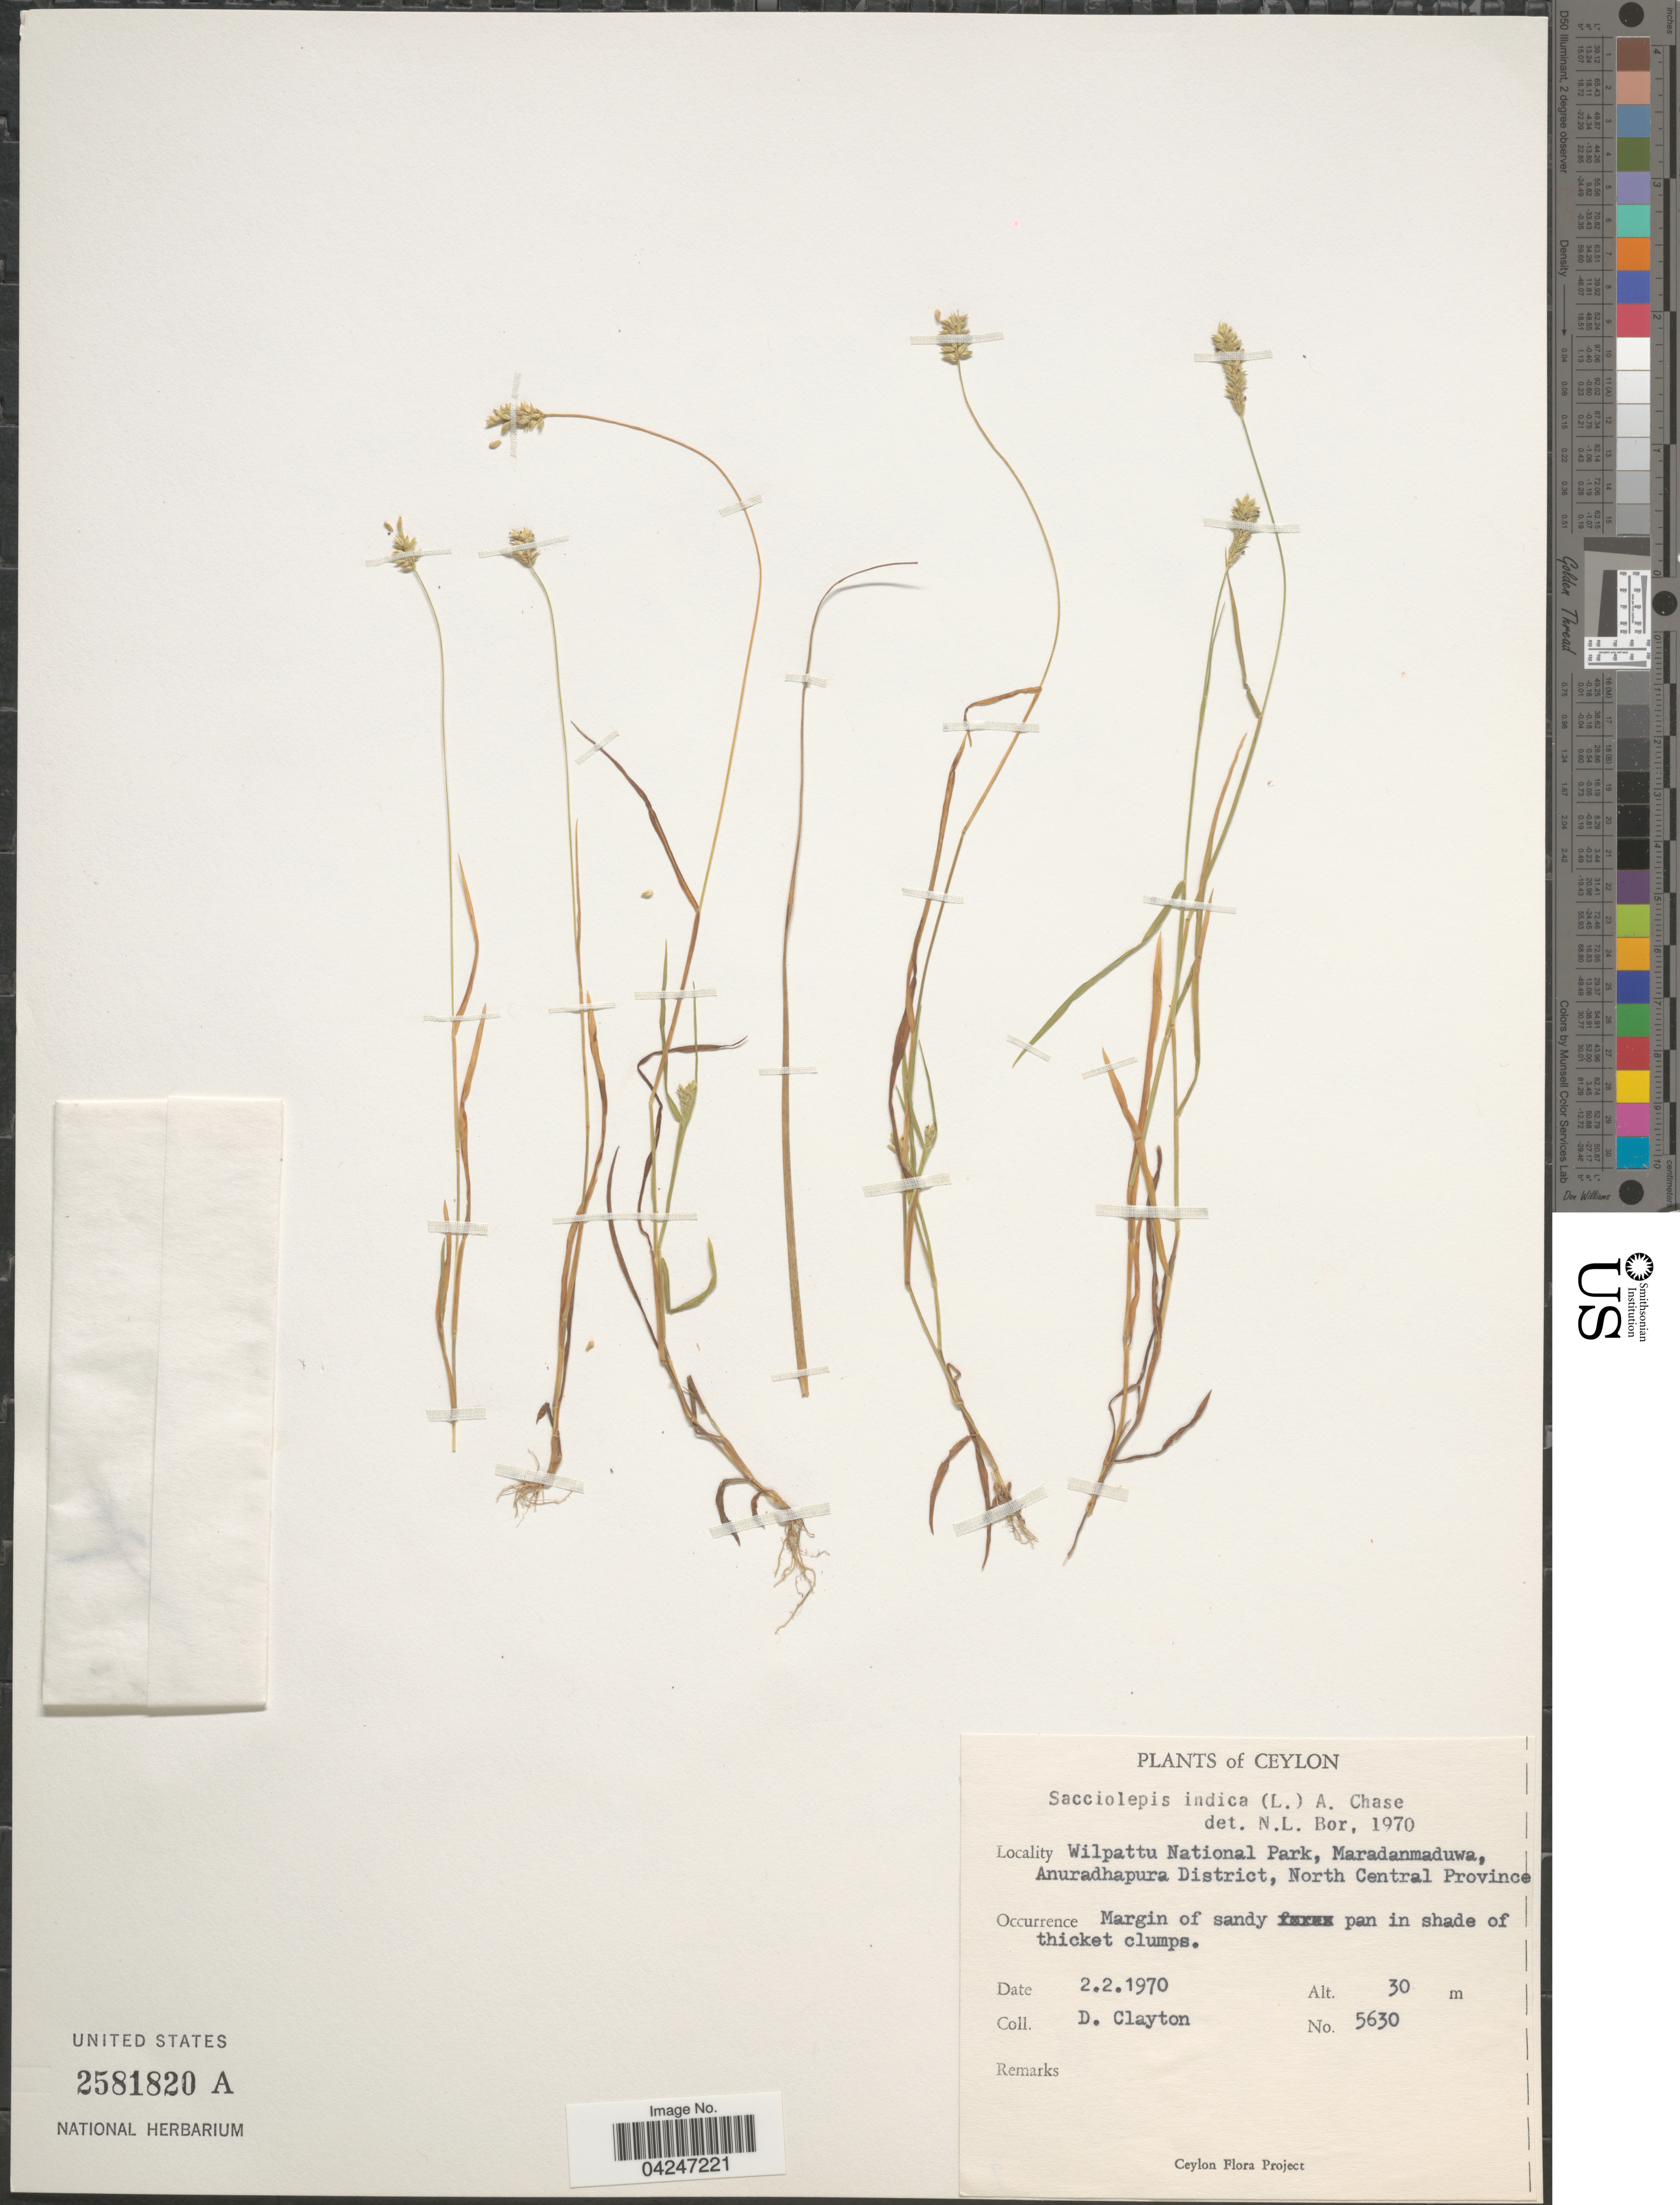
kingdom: Plantae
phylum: Tracheophyta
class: Liliopsida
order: Poales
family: Poaceae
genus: Sacciolepis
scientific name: Sacciolepis indica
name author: (L.) Chase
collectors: D. Clayton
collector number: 5630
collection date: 1970-02-02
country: Sri Lanka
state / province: North Central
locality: Ceylon. Wilpattu National Park, Maradanmaduwa, Anuradhapura District.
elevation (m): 30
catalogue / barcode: US 2581820A